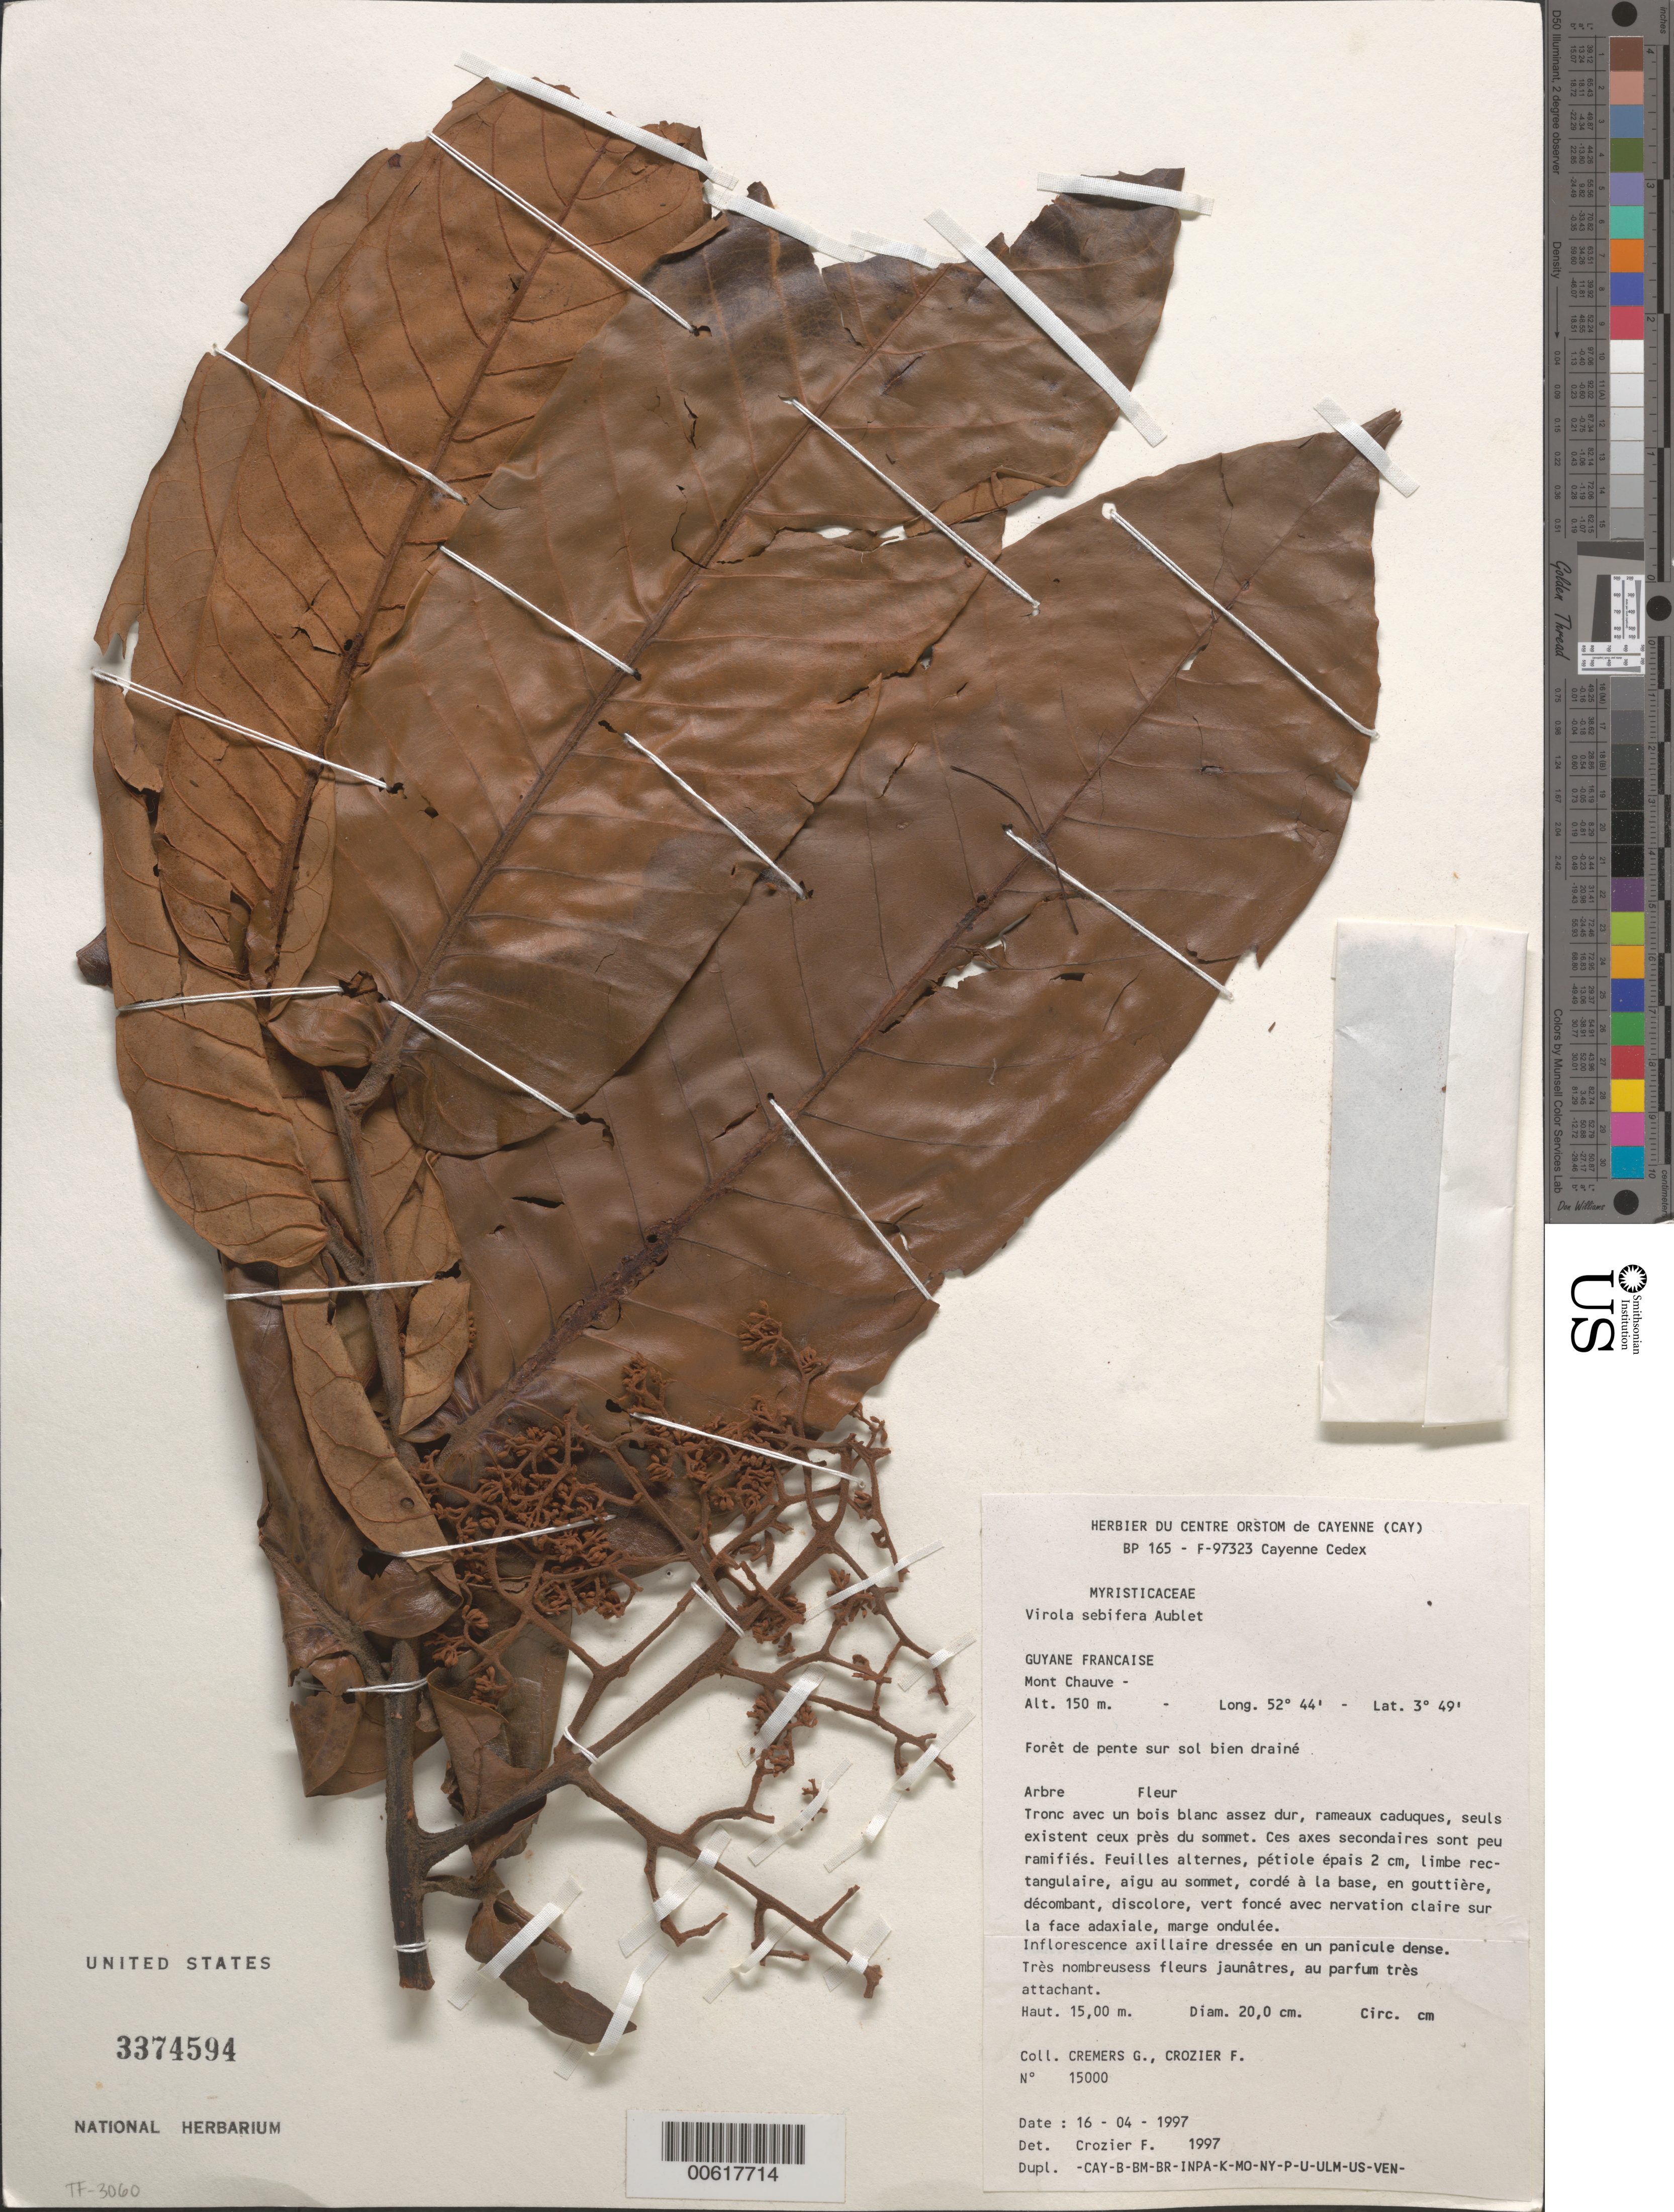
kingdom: Plantae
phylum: Tracheophyta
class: Magnoliopsida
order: Magnoliales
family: Myristicaceae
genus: Virola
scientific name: Virola sebifera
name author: Aubl.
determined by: Crozier, F.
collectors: G. Cremers & F. Crozier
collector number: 15000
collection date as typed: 16-Apr-97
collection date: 1997-04-16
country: French Guiana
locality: Mont Chauve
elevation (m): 150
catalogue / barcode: US 3374594